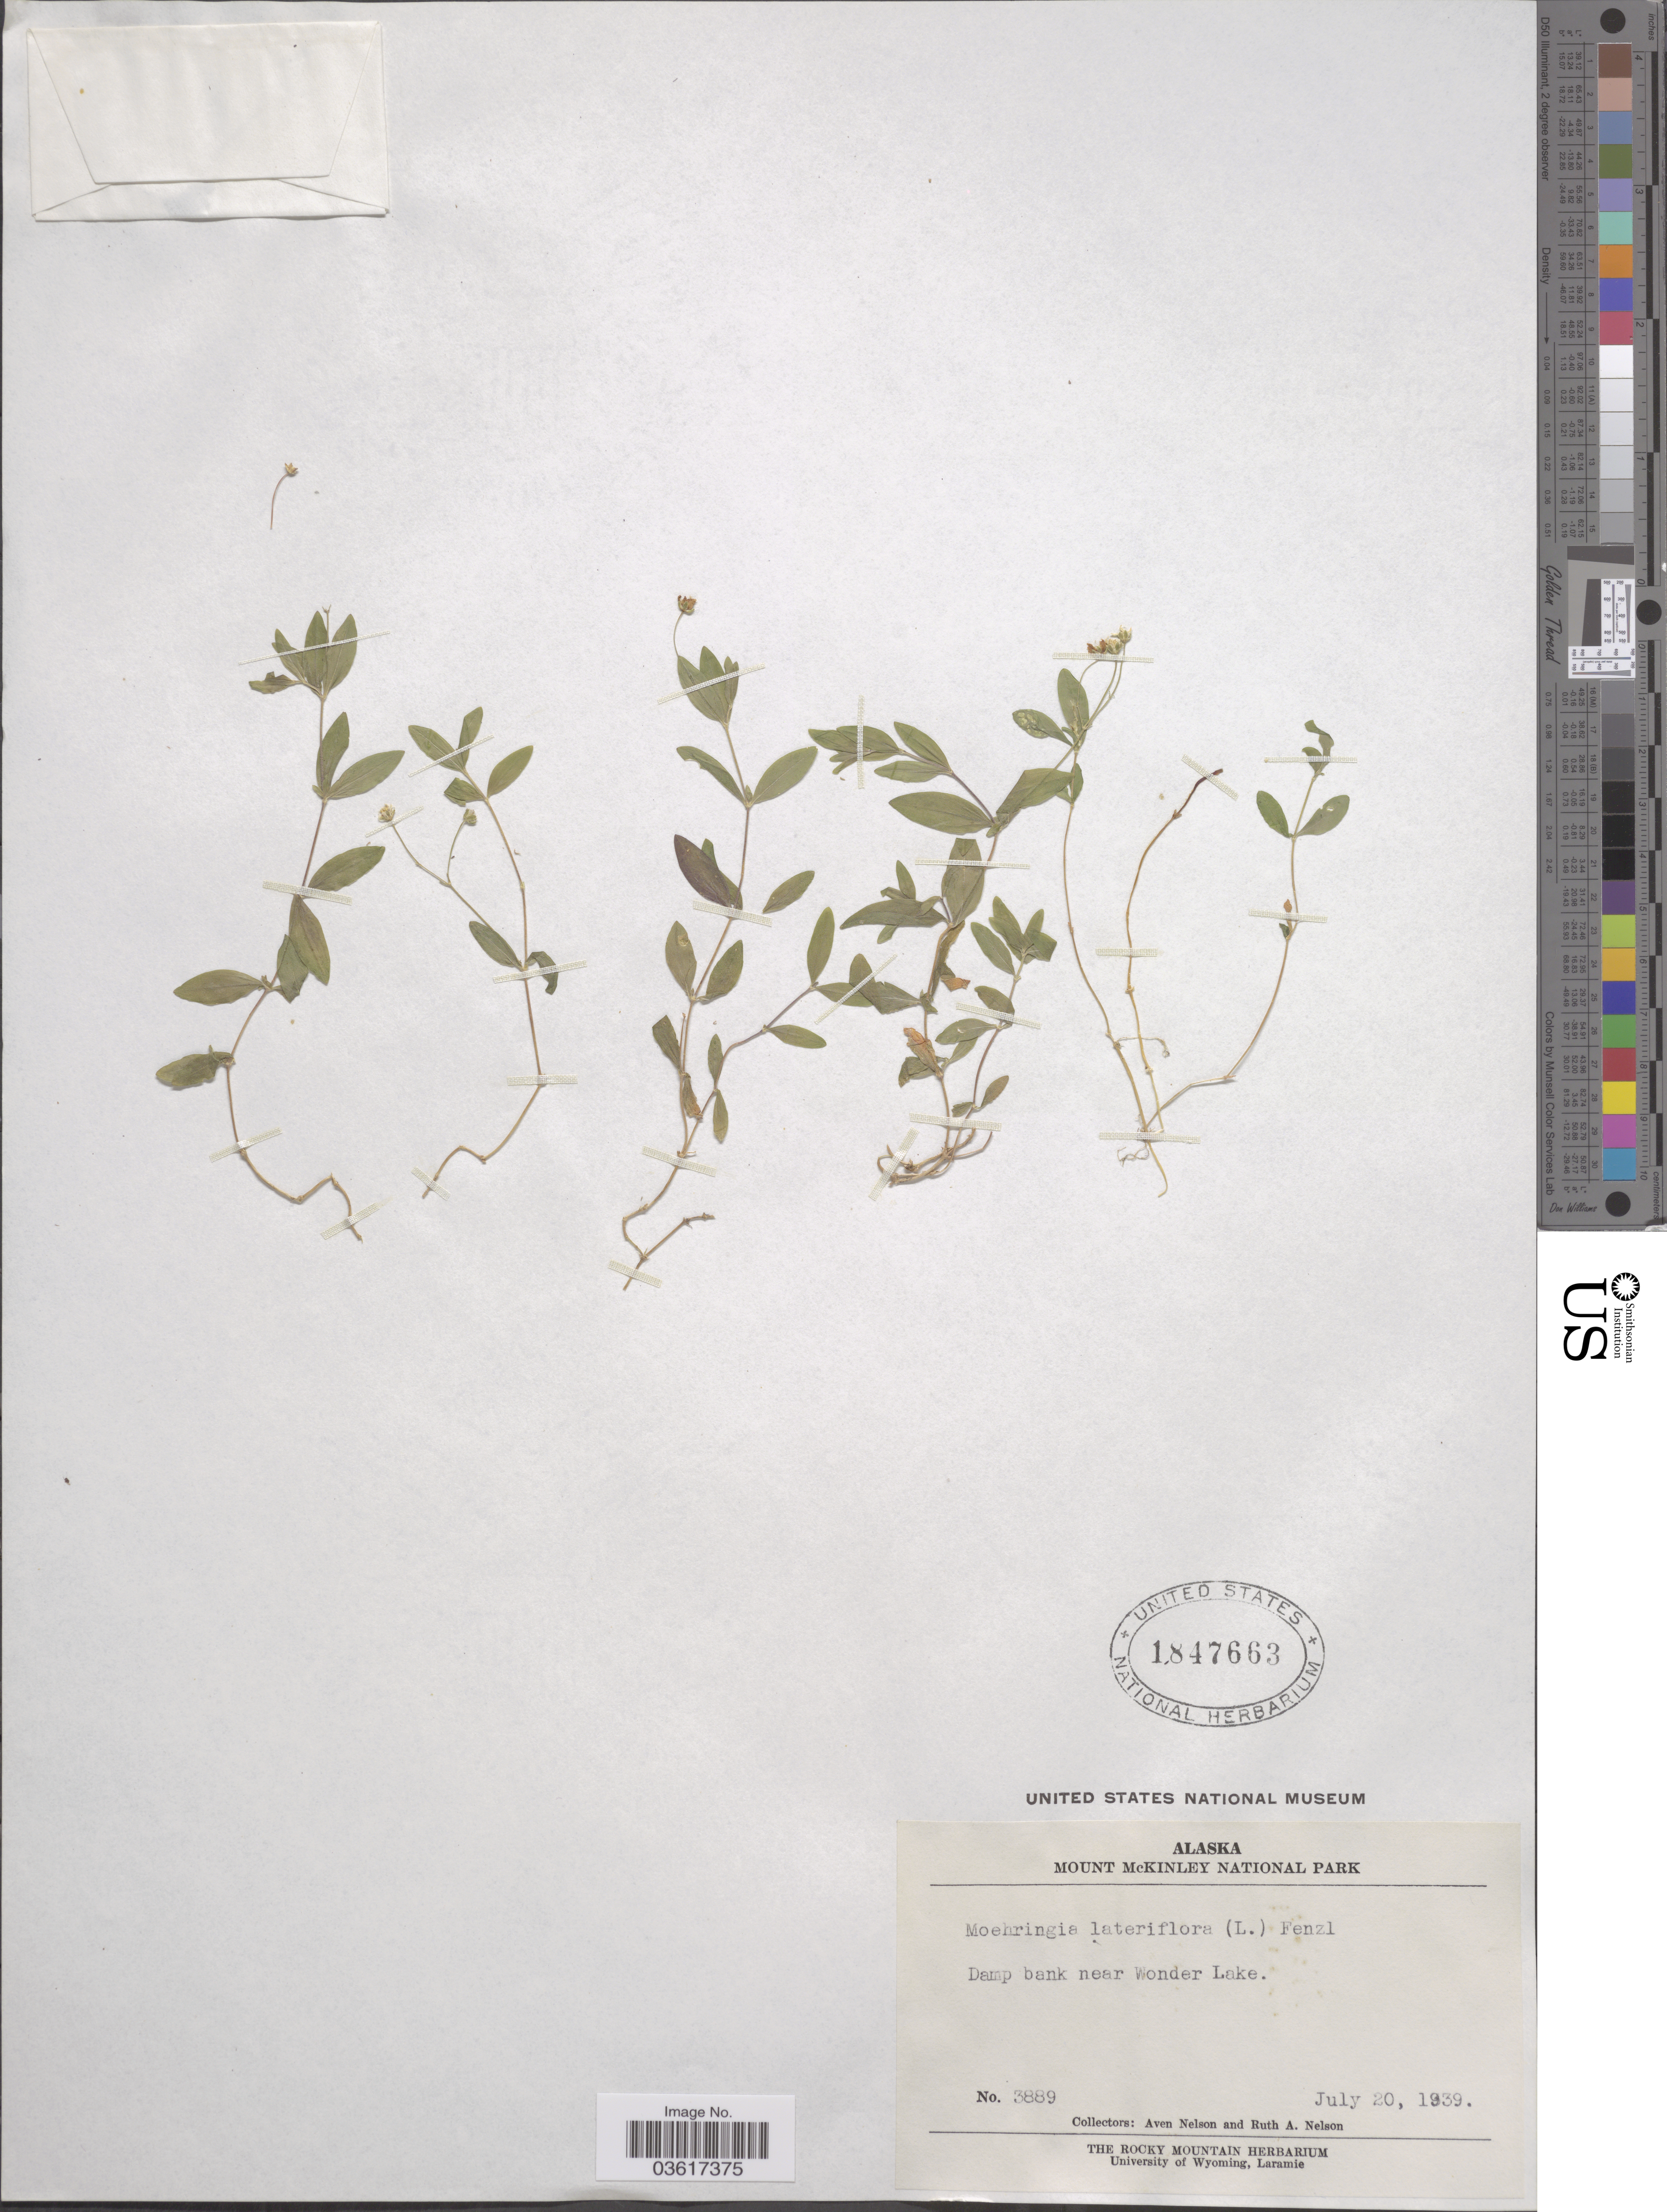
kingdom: Plantae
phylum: Tracheophyta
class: Magnoliopsida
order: Caryophyllales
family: Caryophyllaceae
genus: Moehringia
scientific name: Moehringia lateriflora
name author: (L.) Fenzl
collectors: A. Nelson & R. A. Nelson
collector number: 3889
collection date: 1939-07-20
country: United States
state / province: Alaska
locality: Mount McKinley National Park. Damp bank near Wonder Lake.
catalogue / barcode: US 1847663